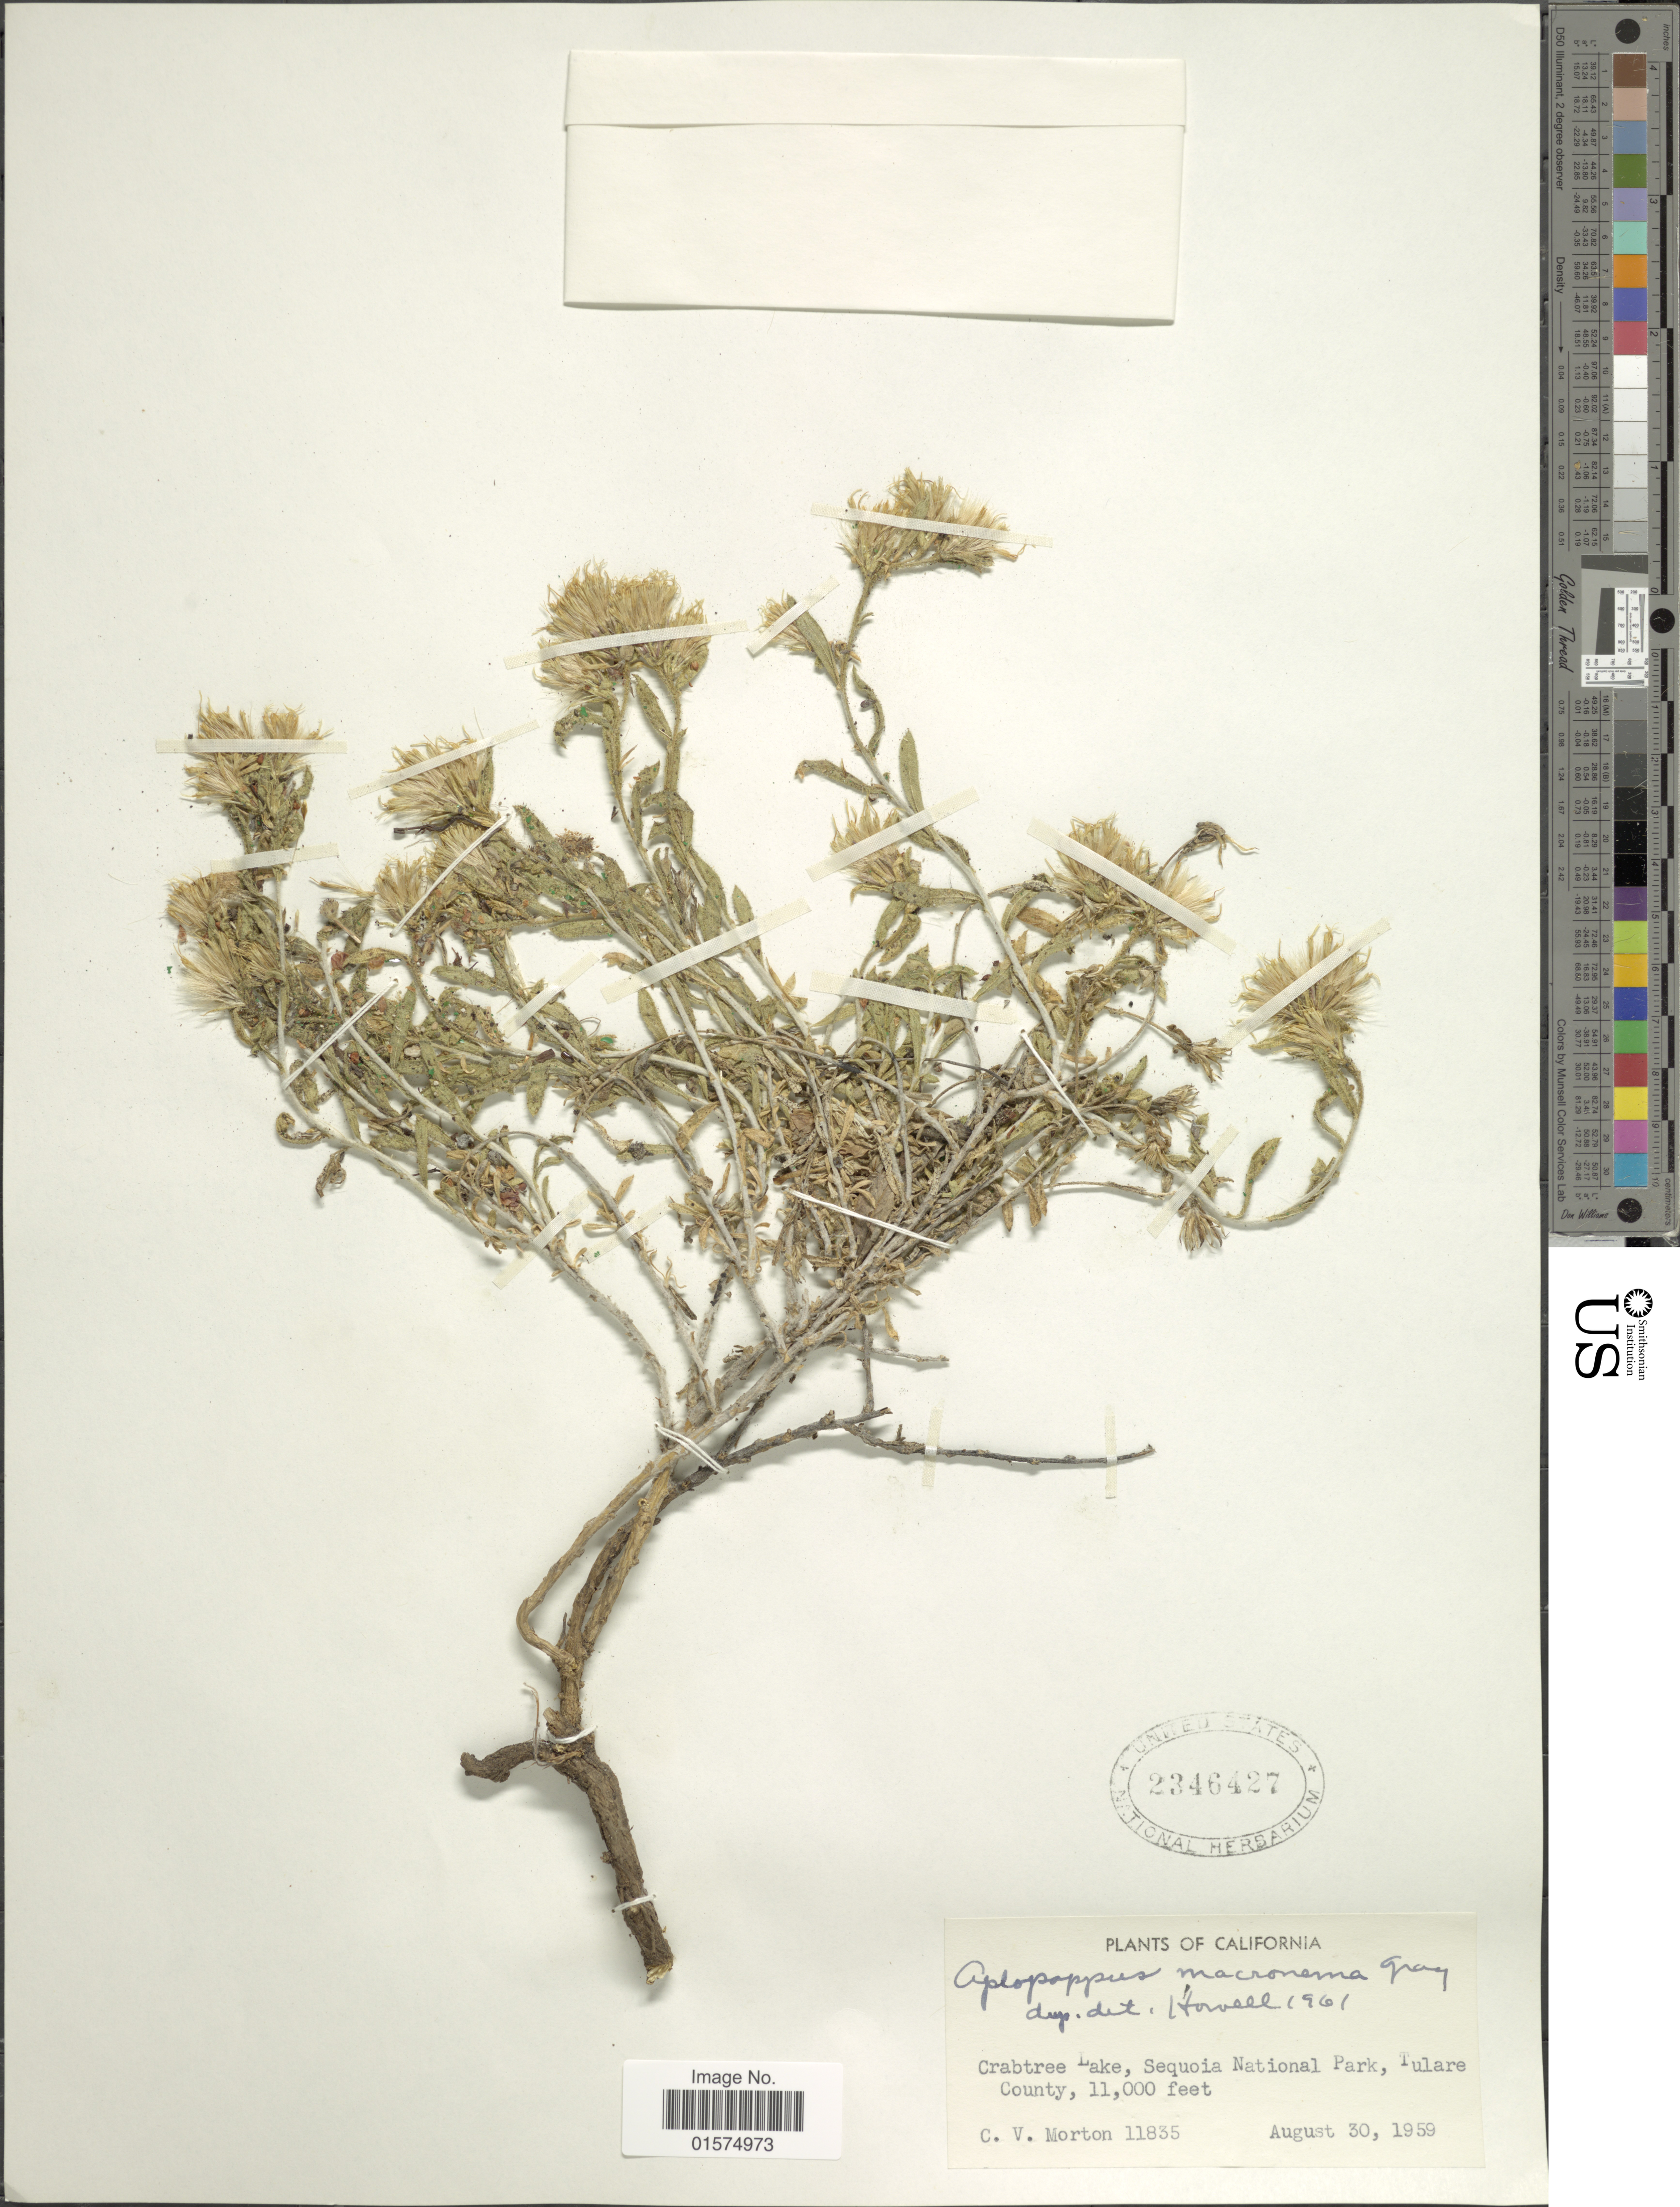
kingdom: Plantae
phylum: Tracheophyta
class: Magnoliopsida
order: Asterales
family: Asteraceae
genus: Ericameria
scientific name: Ericameria discoidea var. discoidea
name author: (Nutt.) G.L. Nesom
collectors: C. V. Morton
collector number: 11835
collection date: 1959-08-30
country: United States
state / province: California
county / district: Tulare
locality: Crabtree Lake, Sequoia National Park, Tulare County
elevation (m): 3353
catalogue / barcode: US 2346427